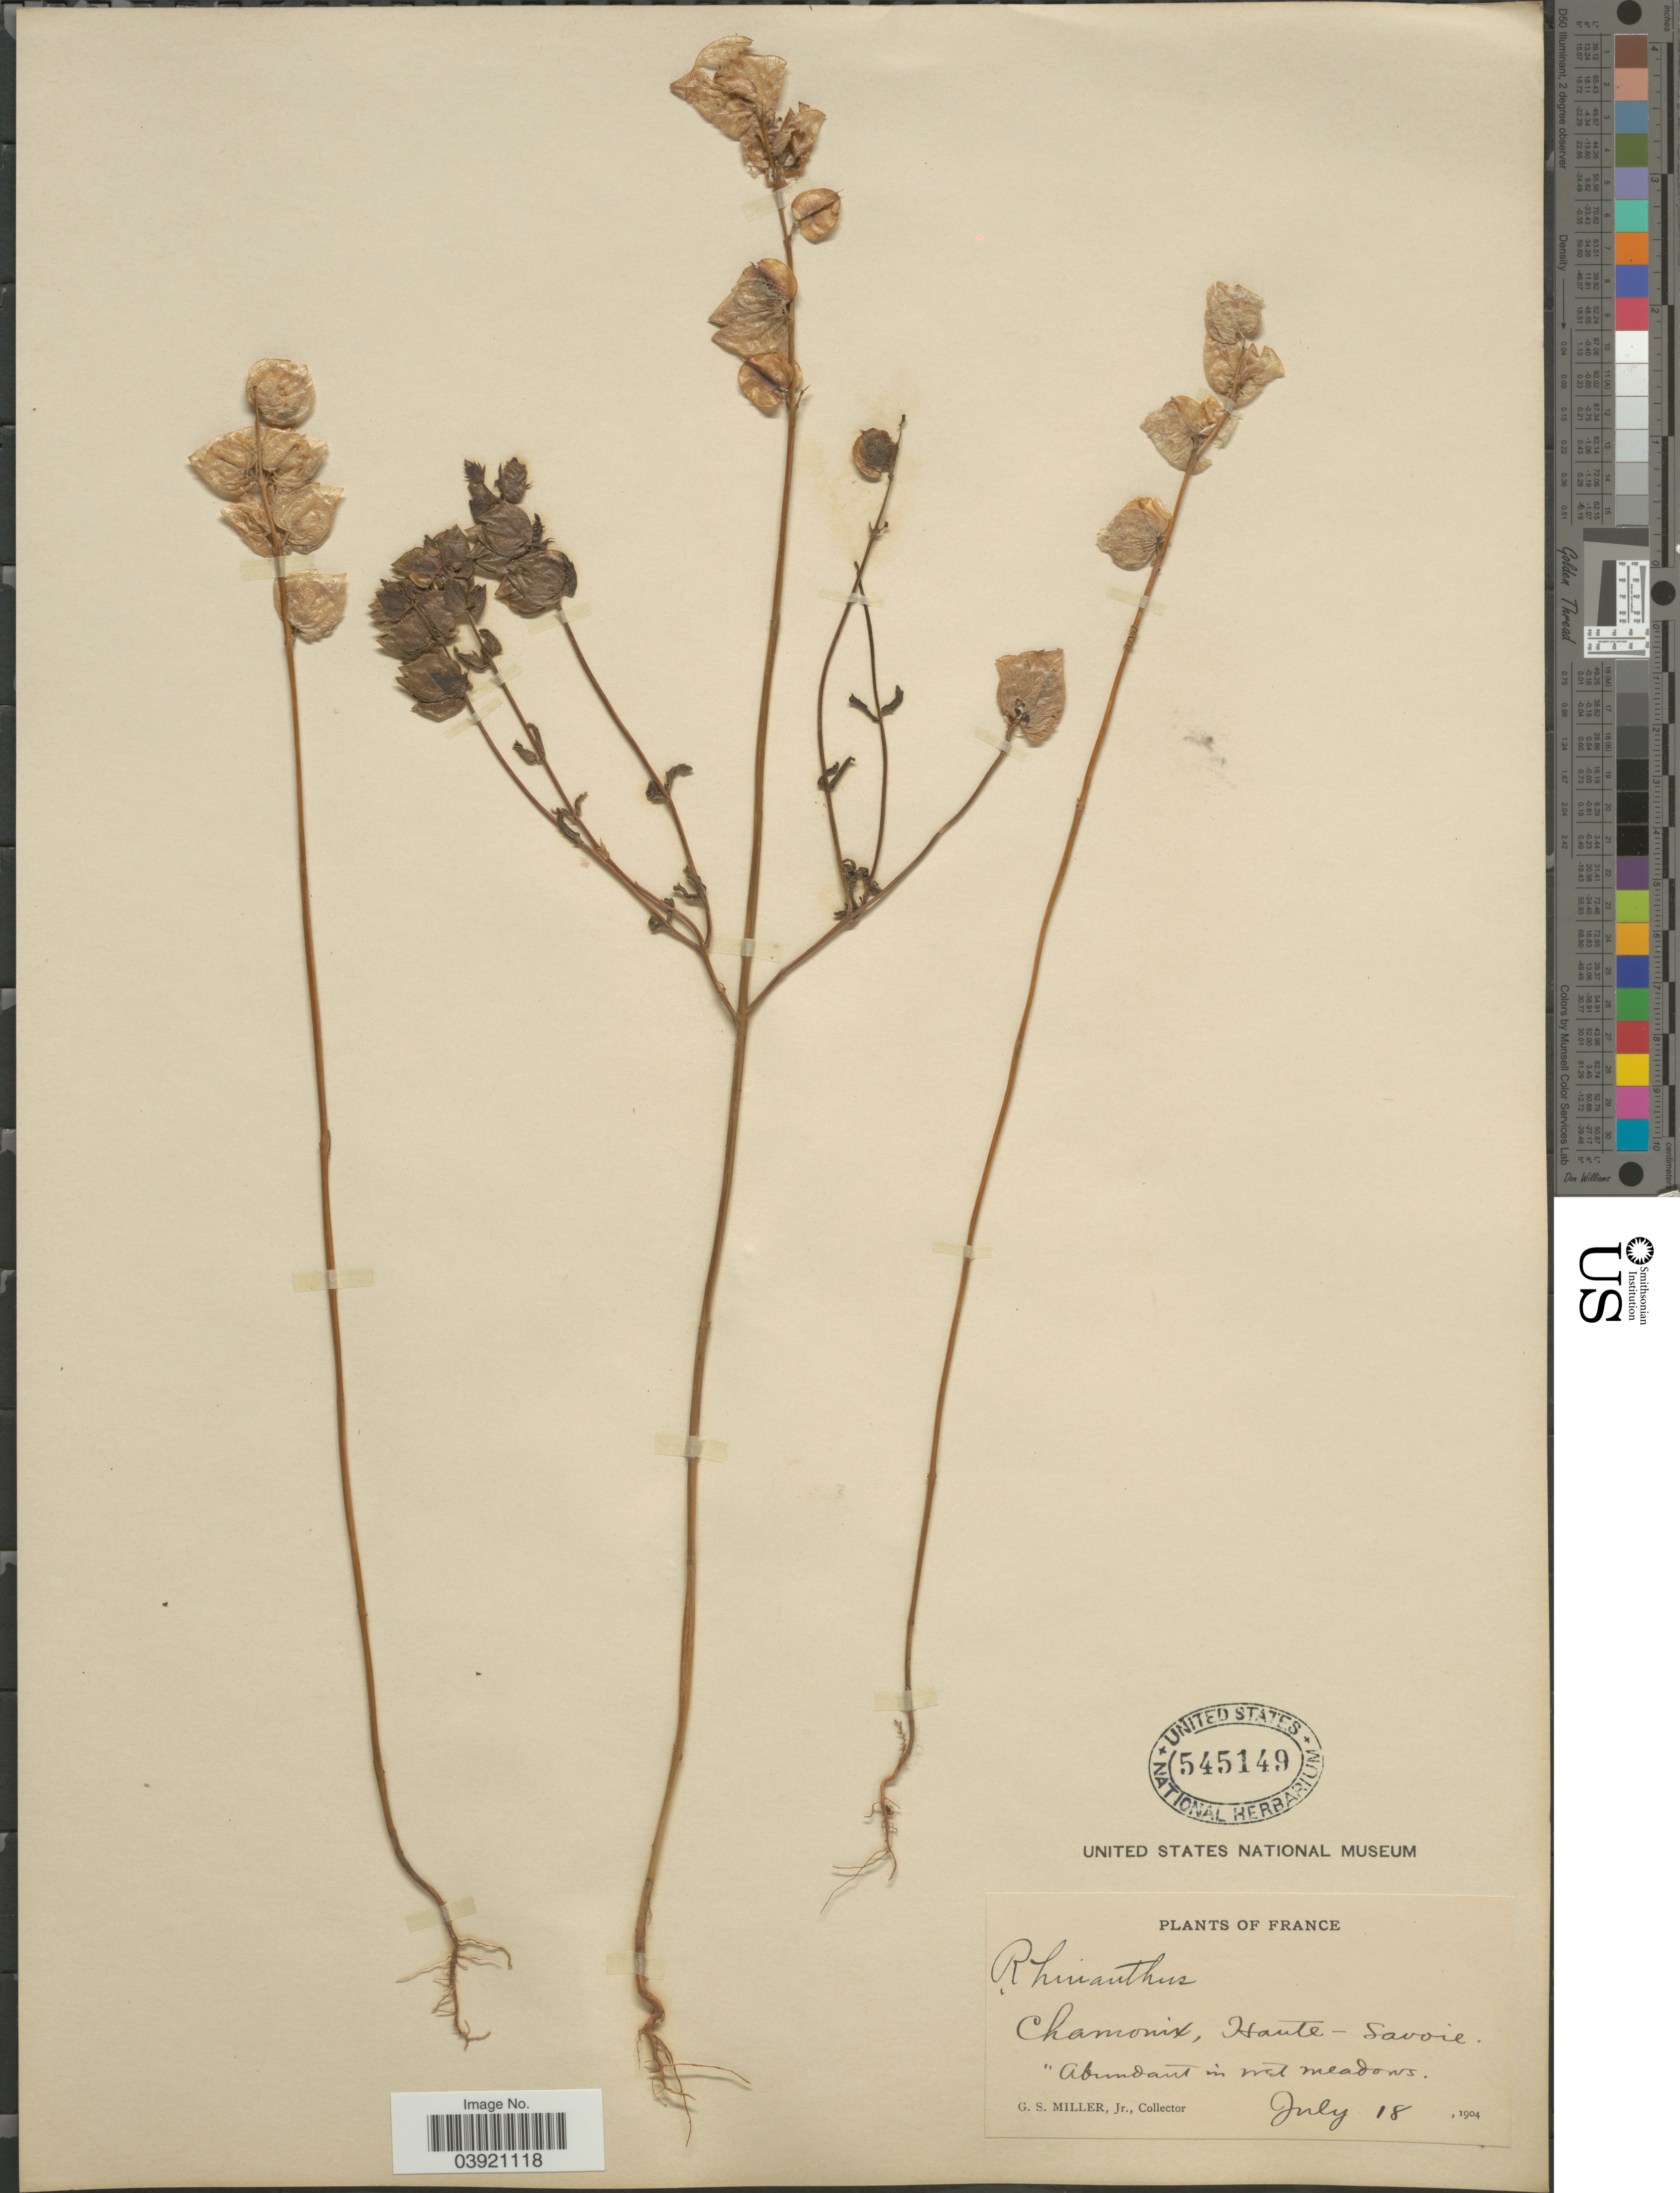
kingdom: Plantae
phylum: Tracheophyta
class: Magnoliopsida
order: Lamiales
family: Orobanchaceae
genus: Rhinanthus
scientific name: Rhinanthus sp.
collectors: G. S. Miller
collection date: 1904-07-18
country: France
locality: Chamonix, Haute-Savoie.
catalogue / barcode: US 545149